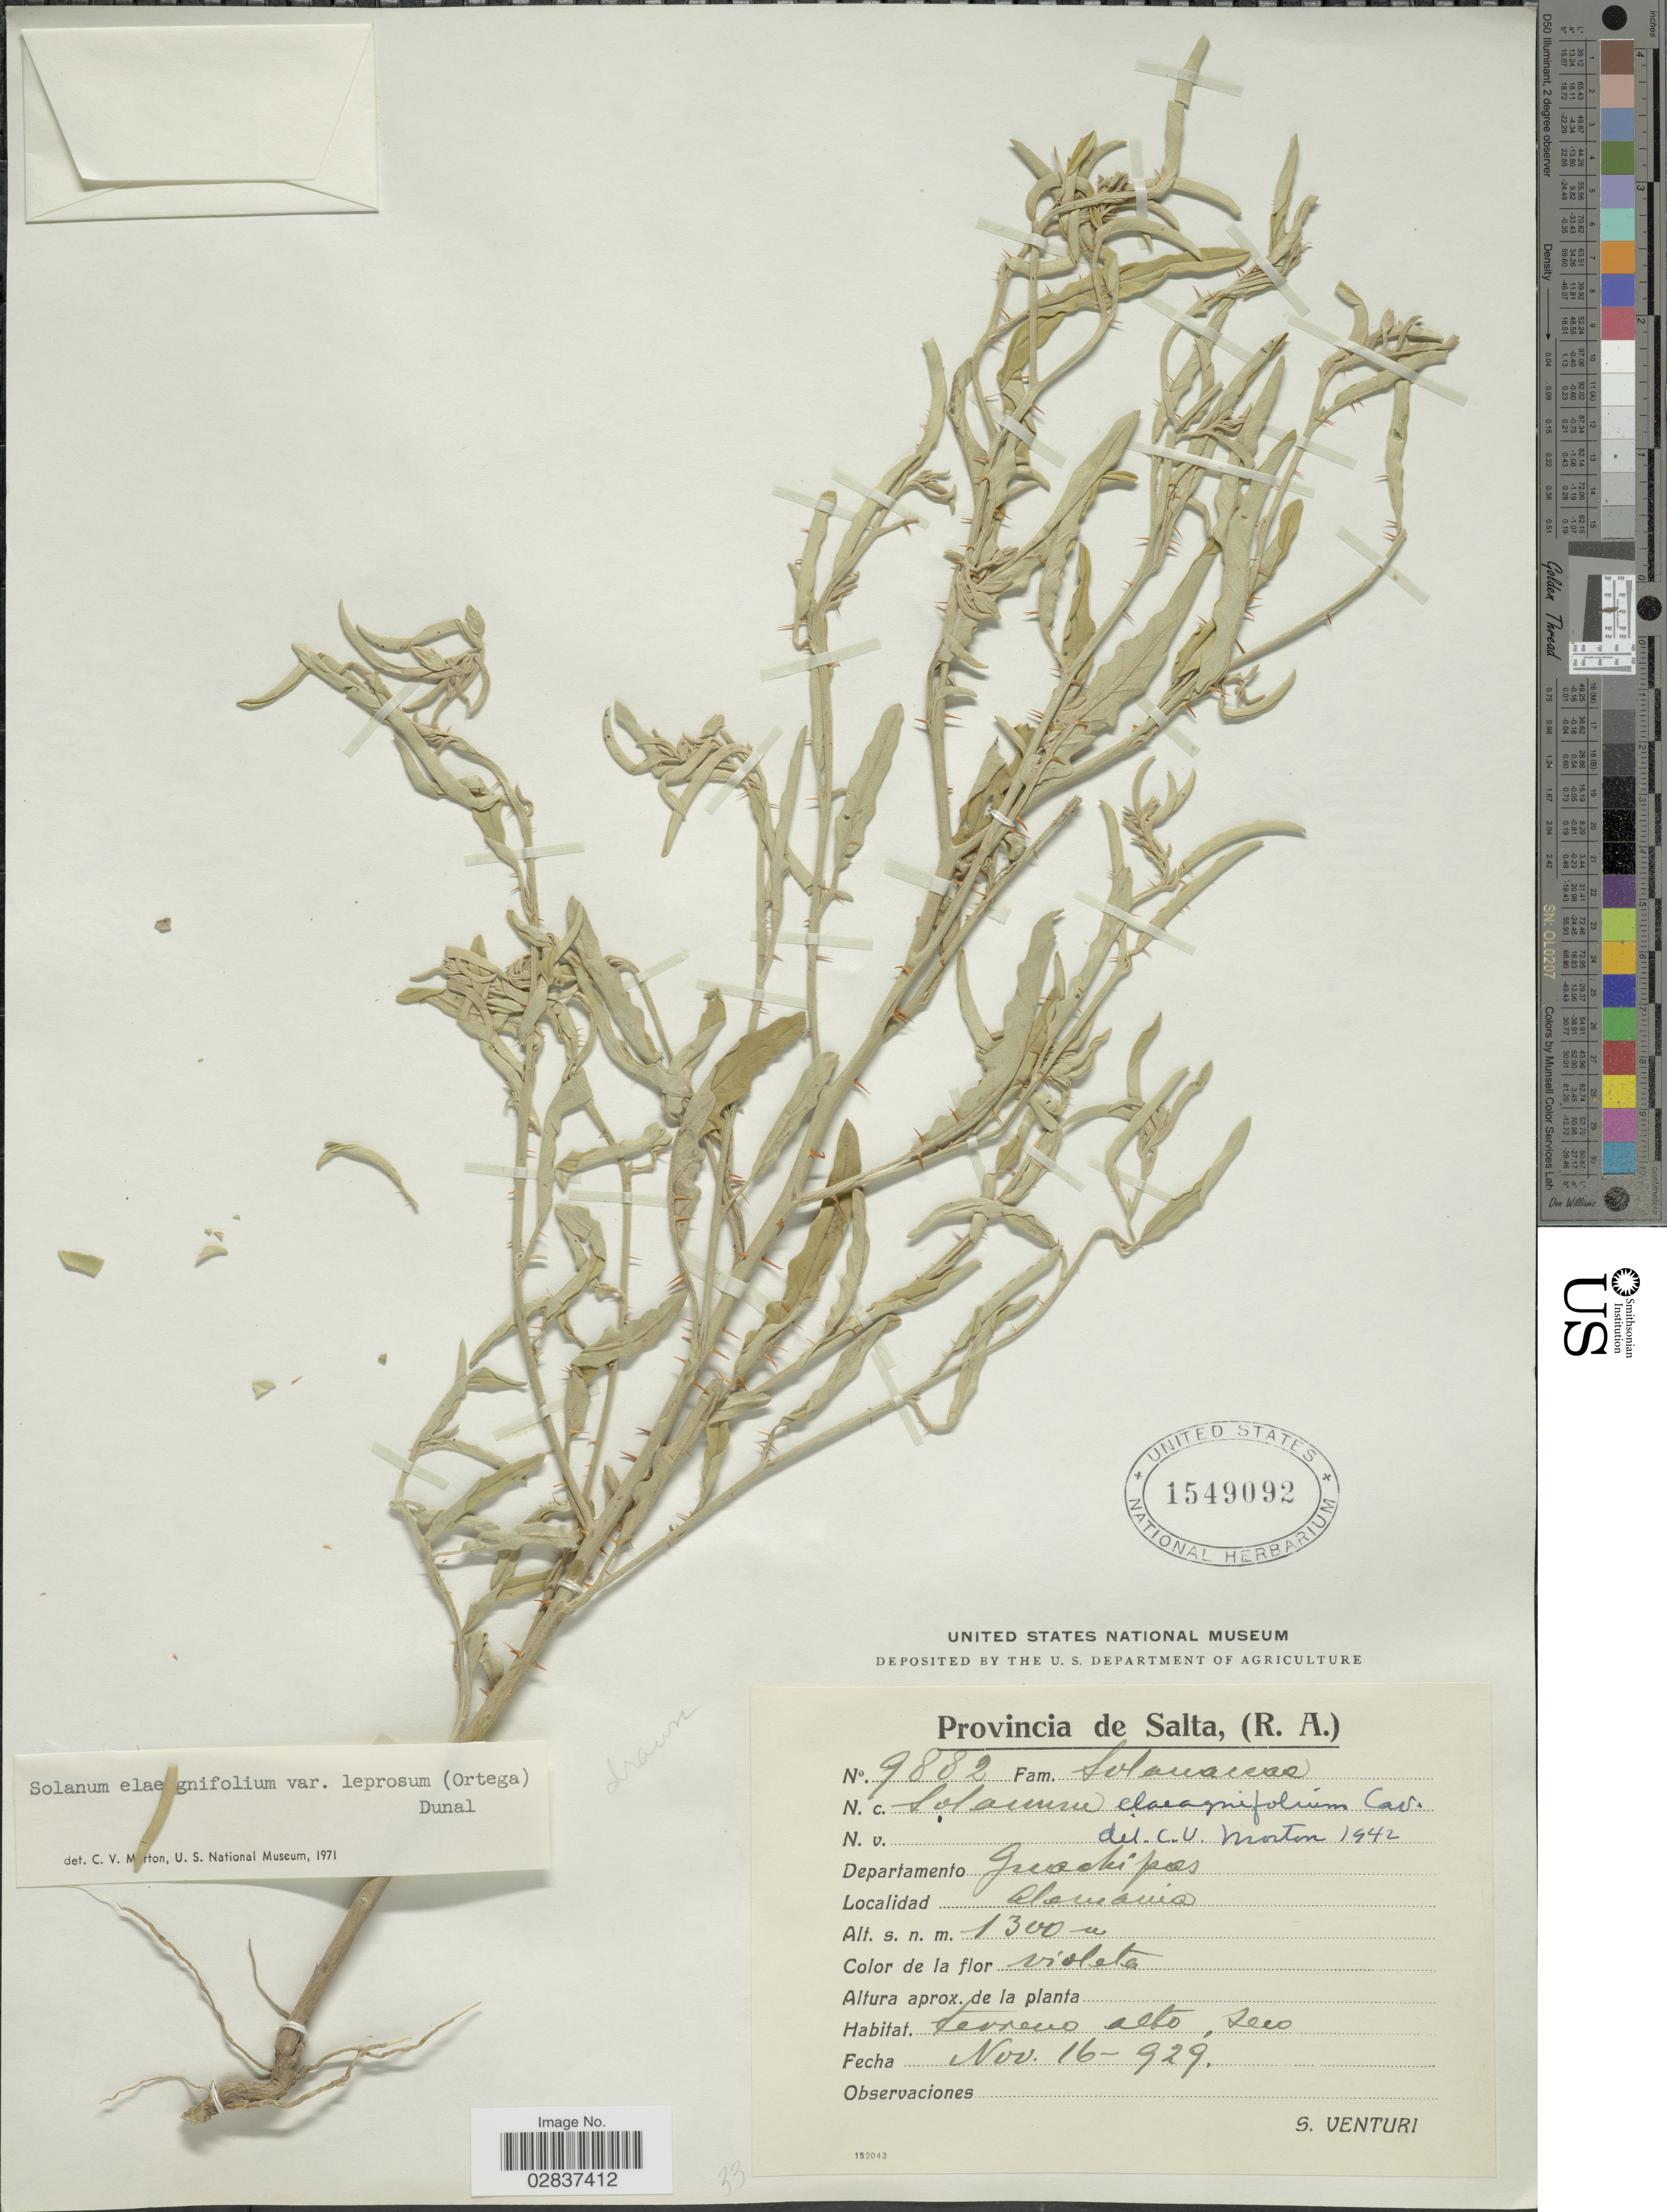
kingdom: Plantae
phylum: Tracheophyta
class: Magnoliopsida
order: Solanales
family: Solanaceae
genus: Solanum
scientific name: Solanum elaeagnifolium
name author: Cav.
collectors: S. Venturi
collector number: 9882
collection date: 1929-11-16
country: Argentina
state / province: Salta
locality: Departamento Guachipas, Alamania.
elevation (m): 1300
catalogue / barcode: US 1549092